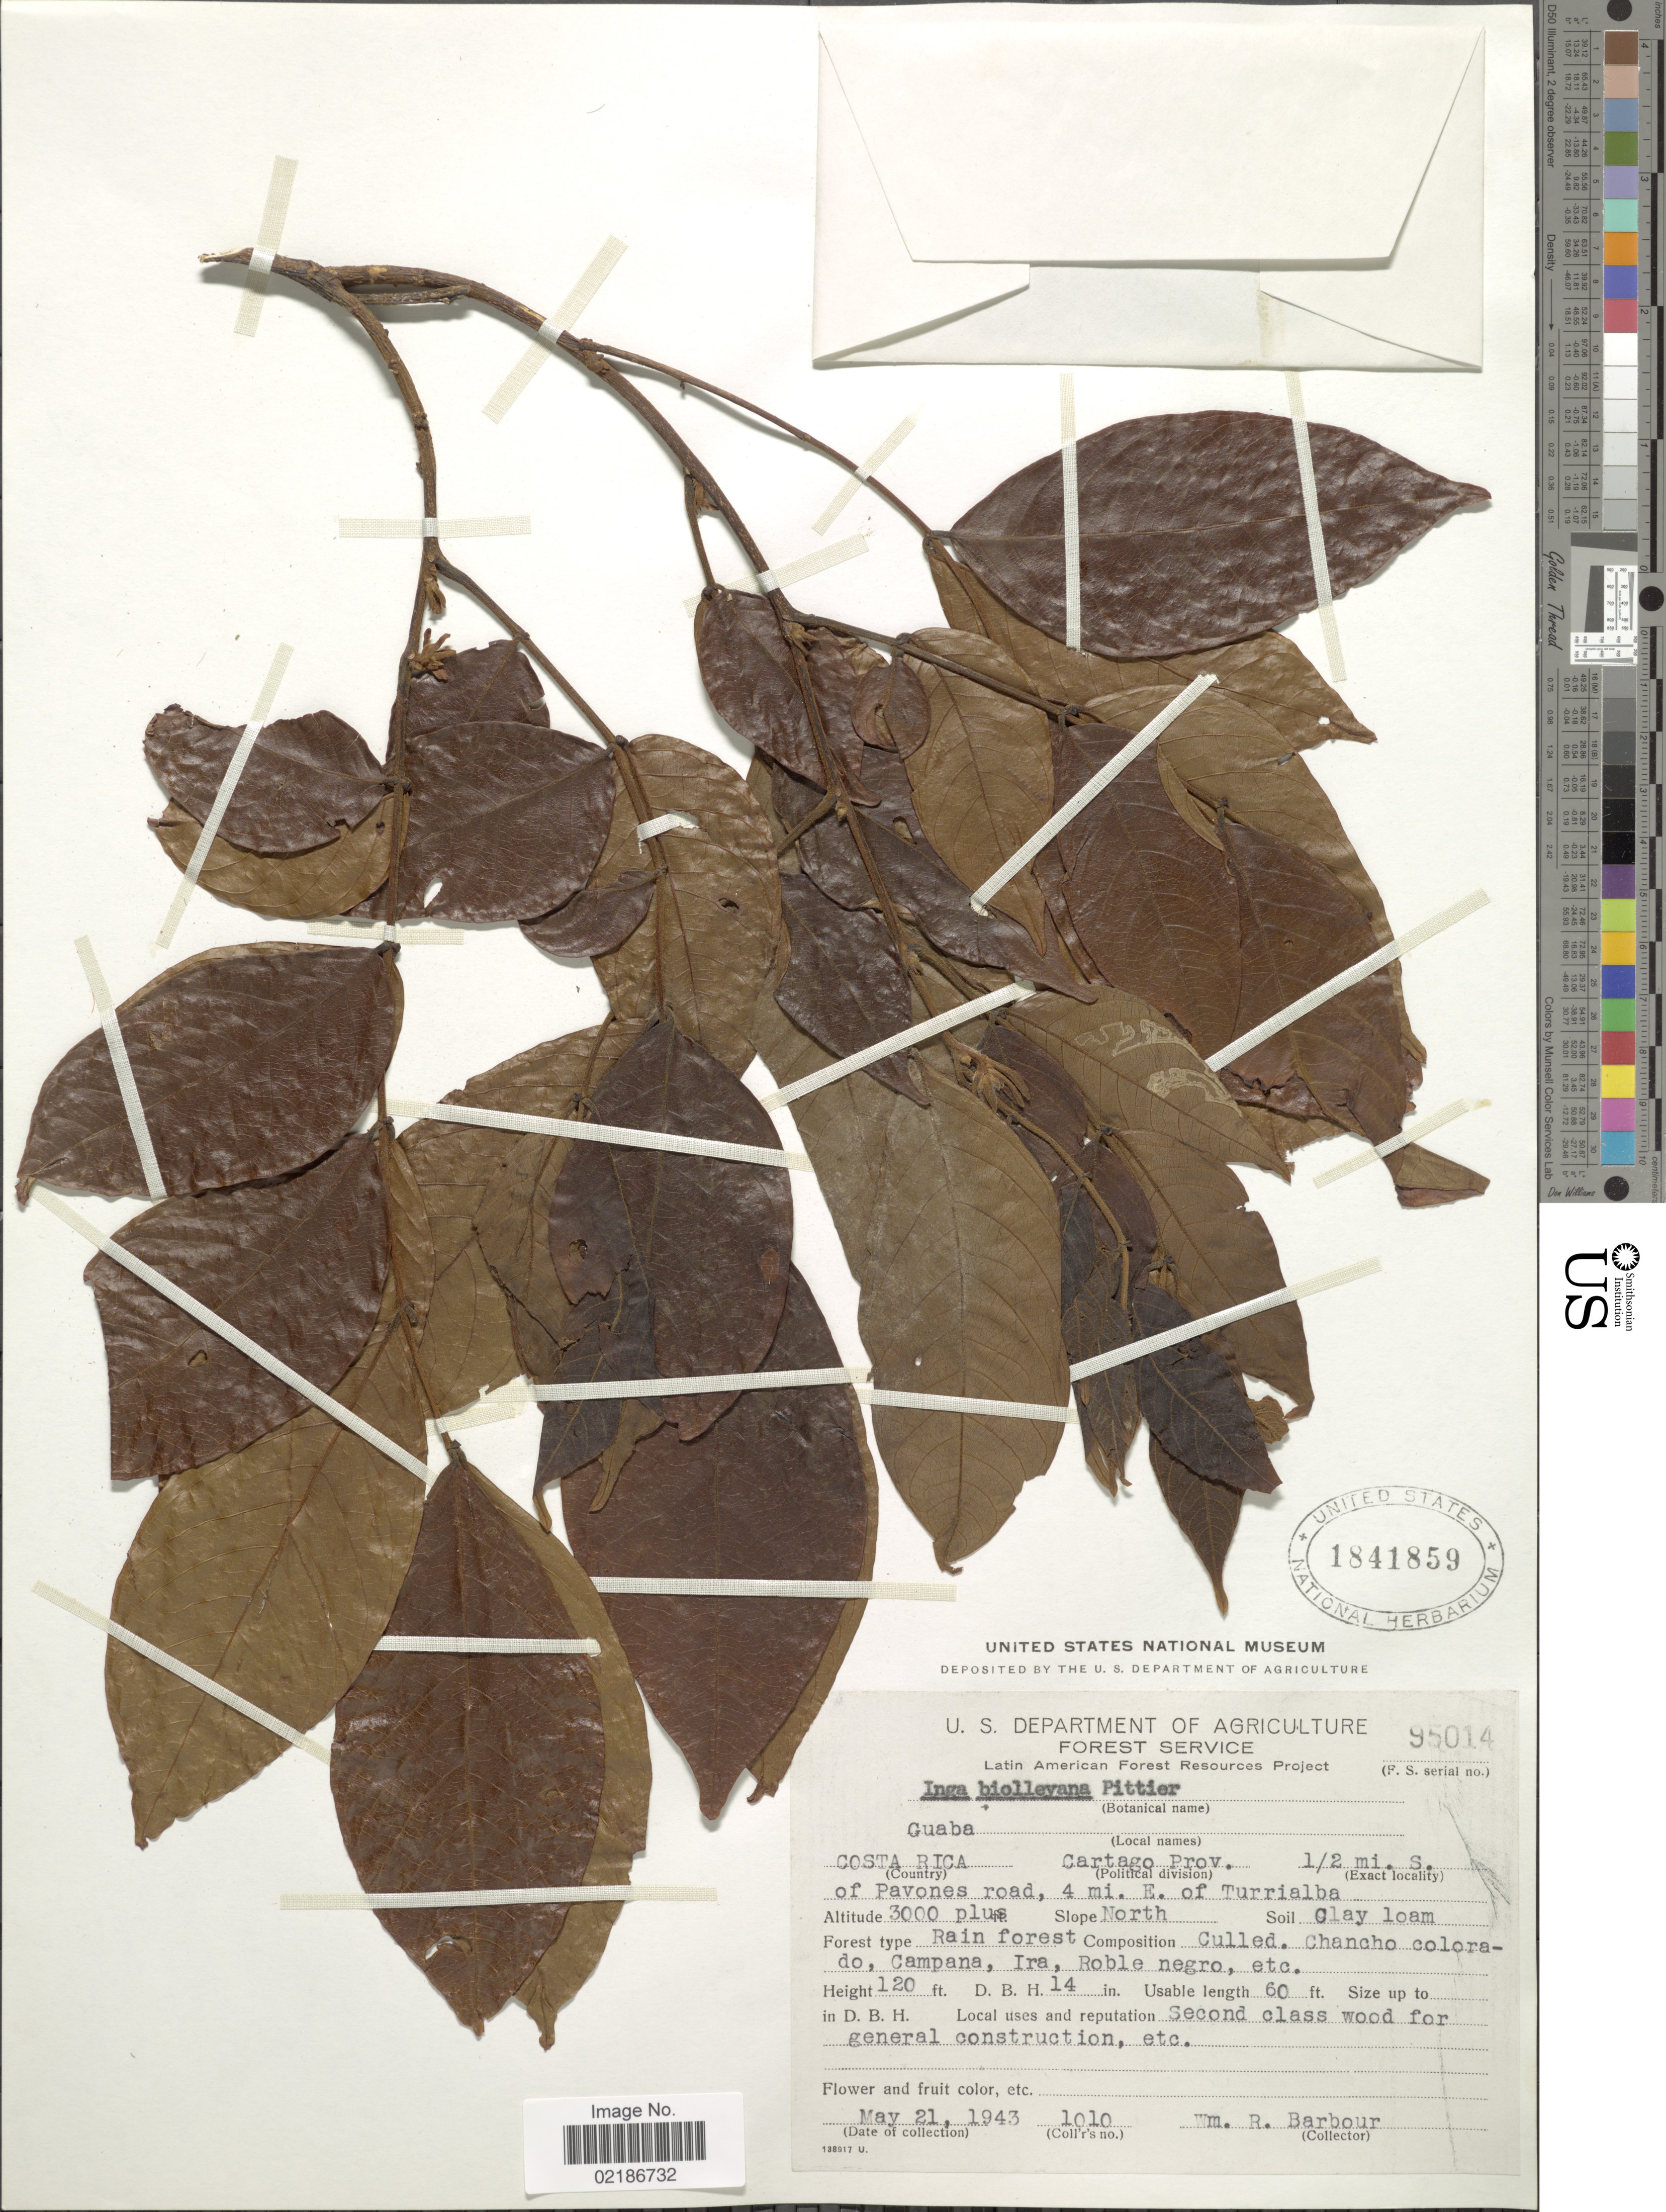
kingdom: Plantae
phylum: Tracheophyta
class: Magnoliopsida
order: Fabales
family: Fabaceae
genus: Inga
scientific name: Inga sapindoides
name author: Willd.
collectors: W. Barbour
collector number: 1010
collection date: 1943-05-21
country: Costa Rica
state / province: Cartago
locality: ½ mi S of Pavones road, 4 mi E of Turrialba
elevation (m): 914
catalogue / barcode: US 1841859